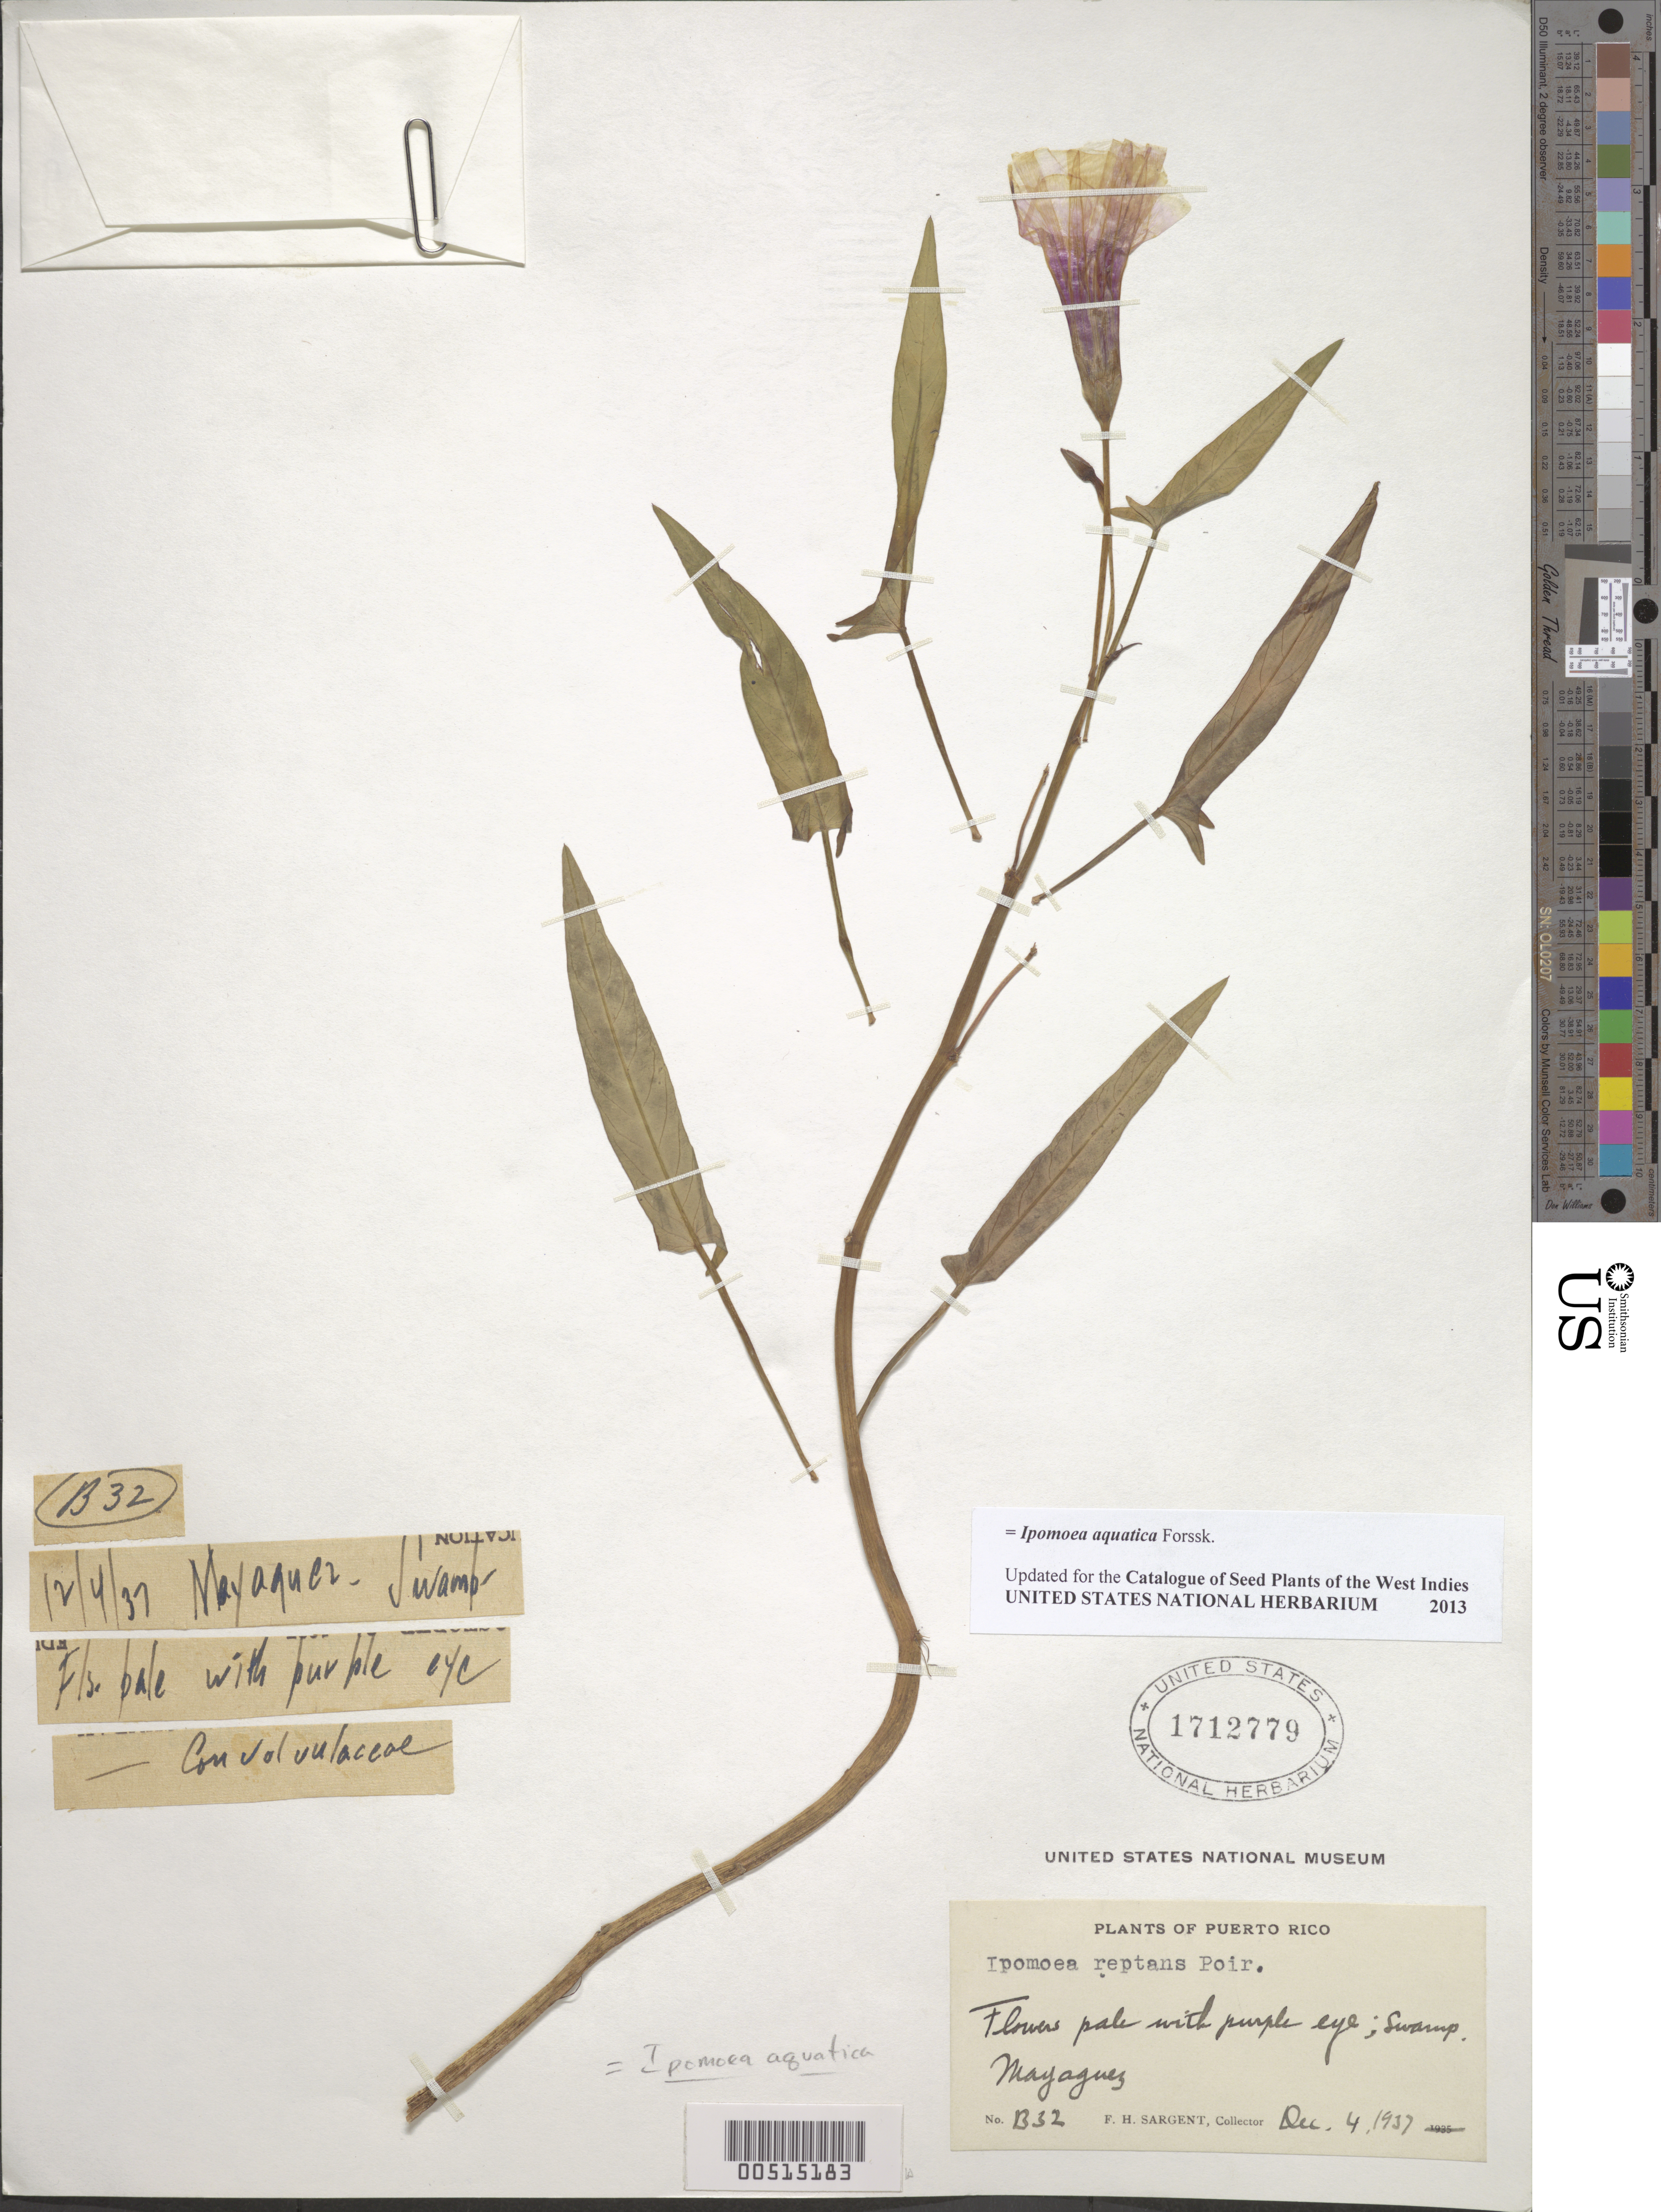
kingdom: Plantae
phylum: Tracheophyta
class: Magnoliopsida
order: Solanales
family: Convolvulaceae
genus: Ipomoea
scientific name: Ipomoea aquatica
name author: Forssk.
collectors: F. H. Sargent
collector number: B32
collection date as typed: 04 Dec 1937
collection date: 1937-12-04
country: Puerto Rico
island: Greater Antilles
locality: Mayaguez. Swamp.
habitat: Swamp.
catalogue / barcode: US 1712779